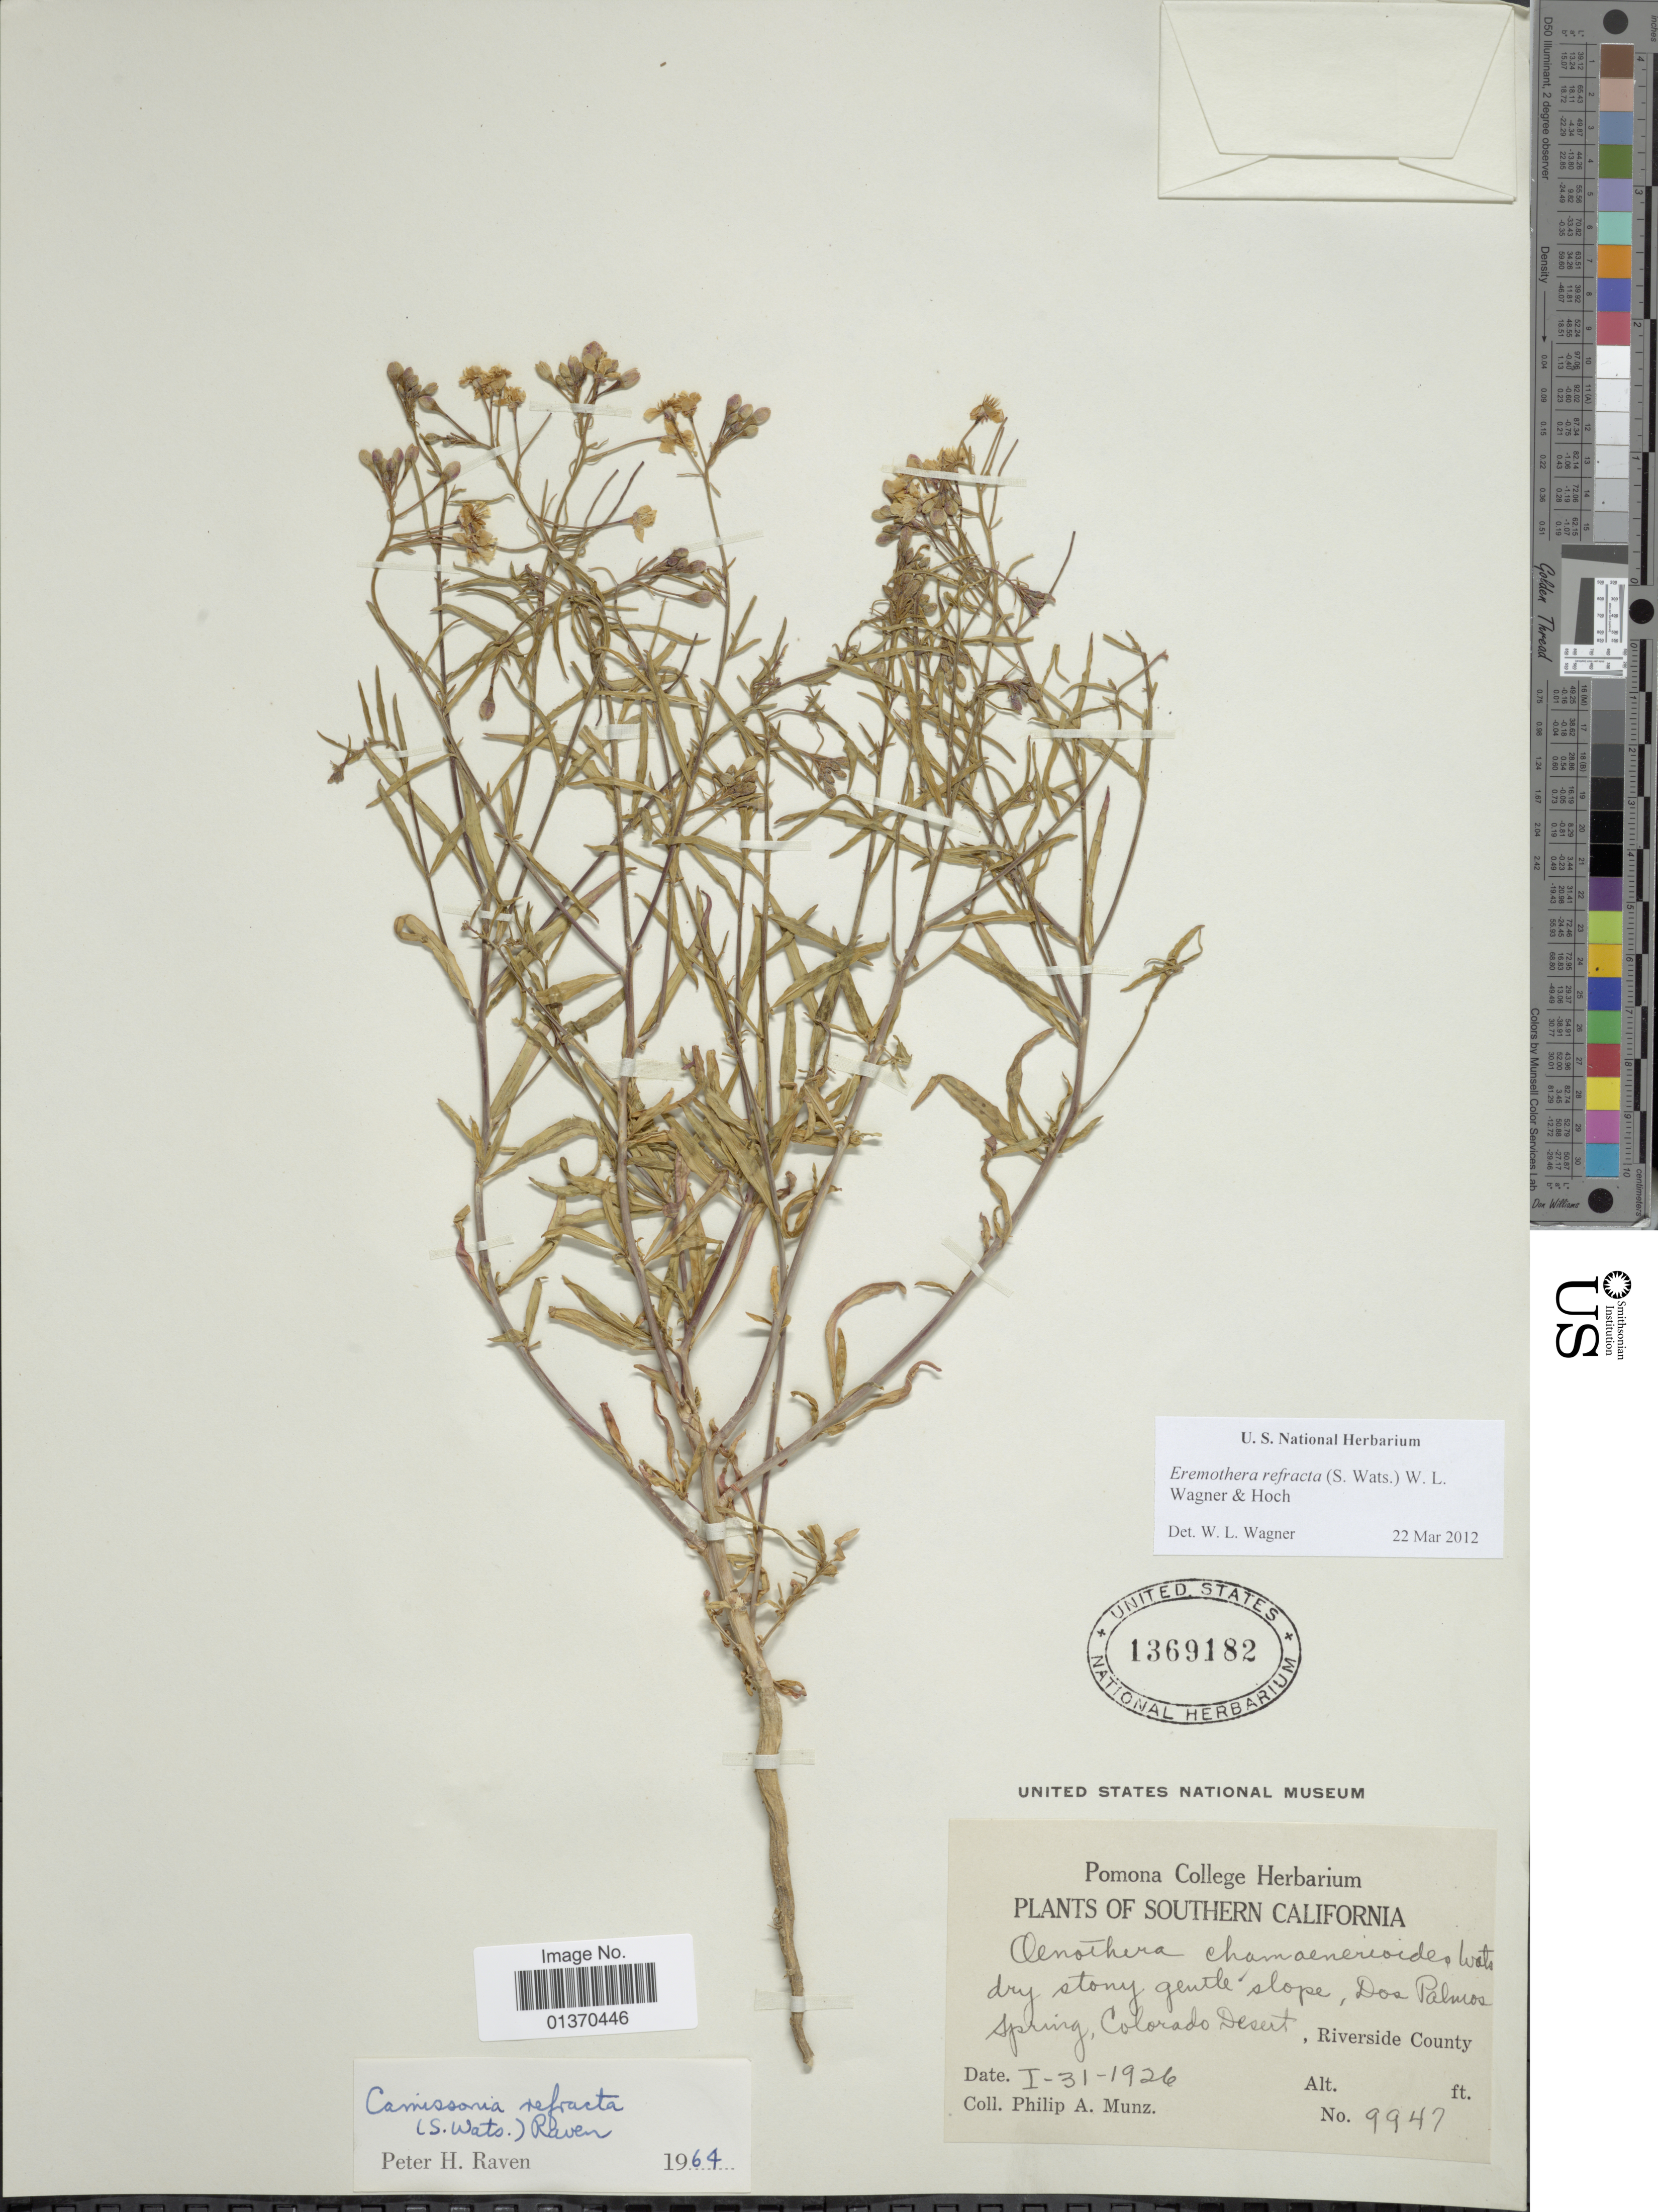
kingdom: Plantae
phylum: Tracheophyta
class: Magnoliopsida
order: Myrtales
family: Onagraceae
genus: Eremothera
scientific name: Eremothera refracta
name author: (S. Watson) W.L. Wagner & Hoch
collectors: P. A. Munz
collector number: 9947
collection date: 1926-01-31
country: United States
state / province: California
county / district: Riverside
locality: Southern California, dry stony gentle slope, Dos Palmos spring, Colorado Desert, Riverside County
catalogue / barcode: US 1369182